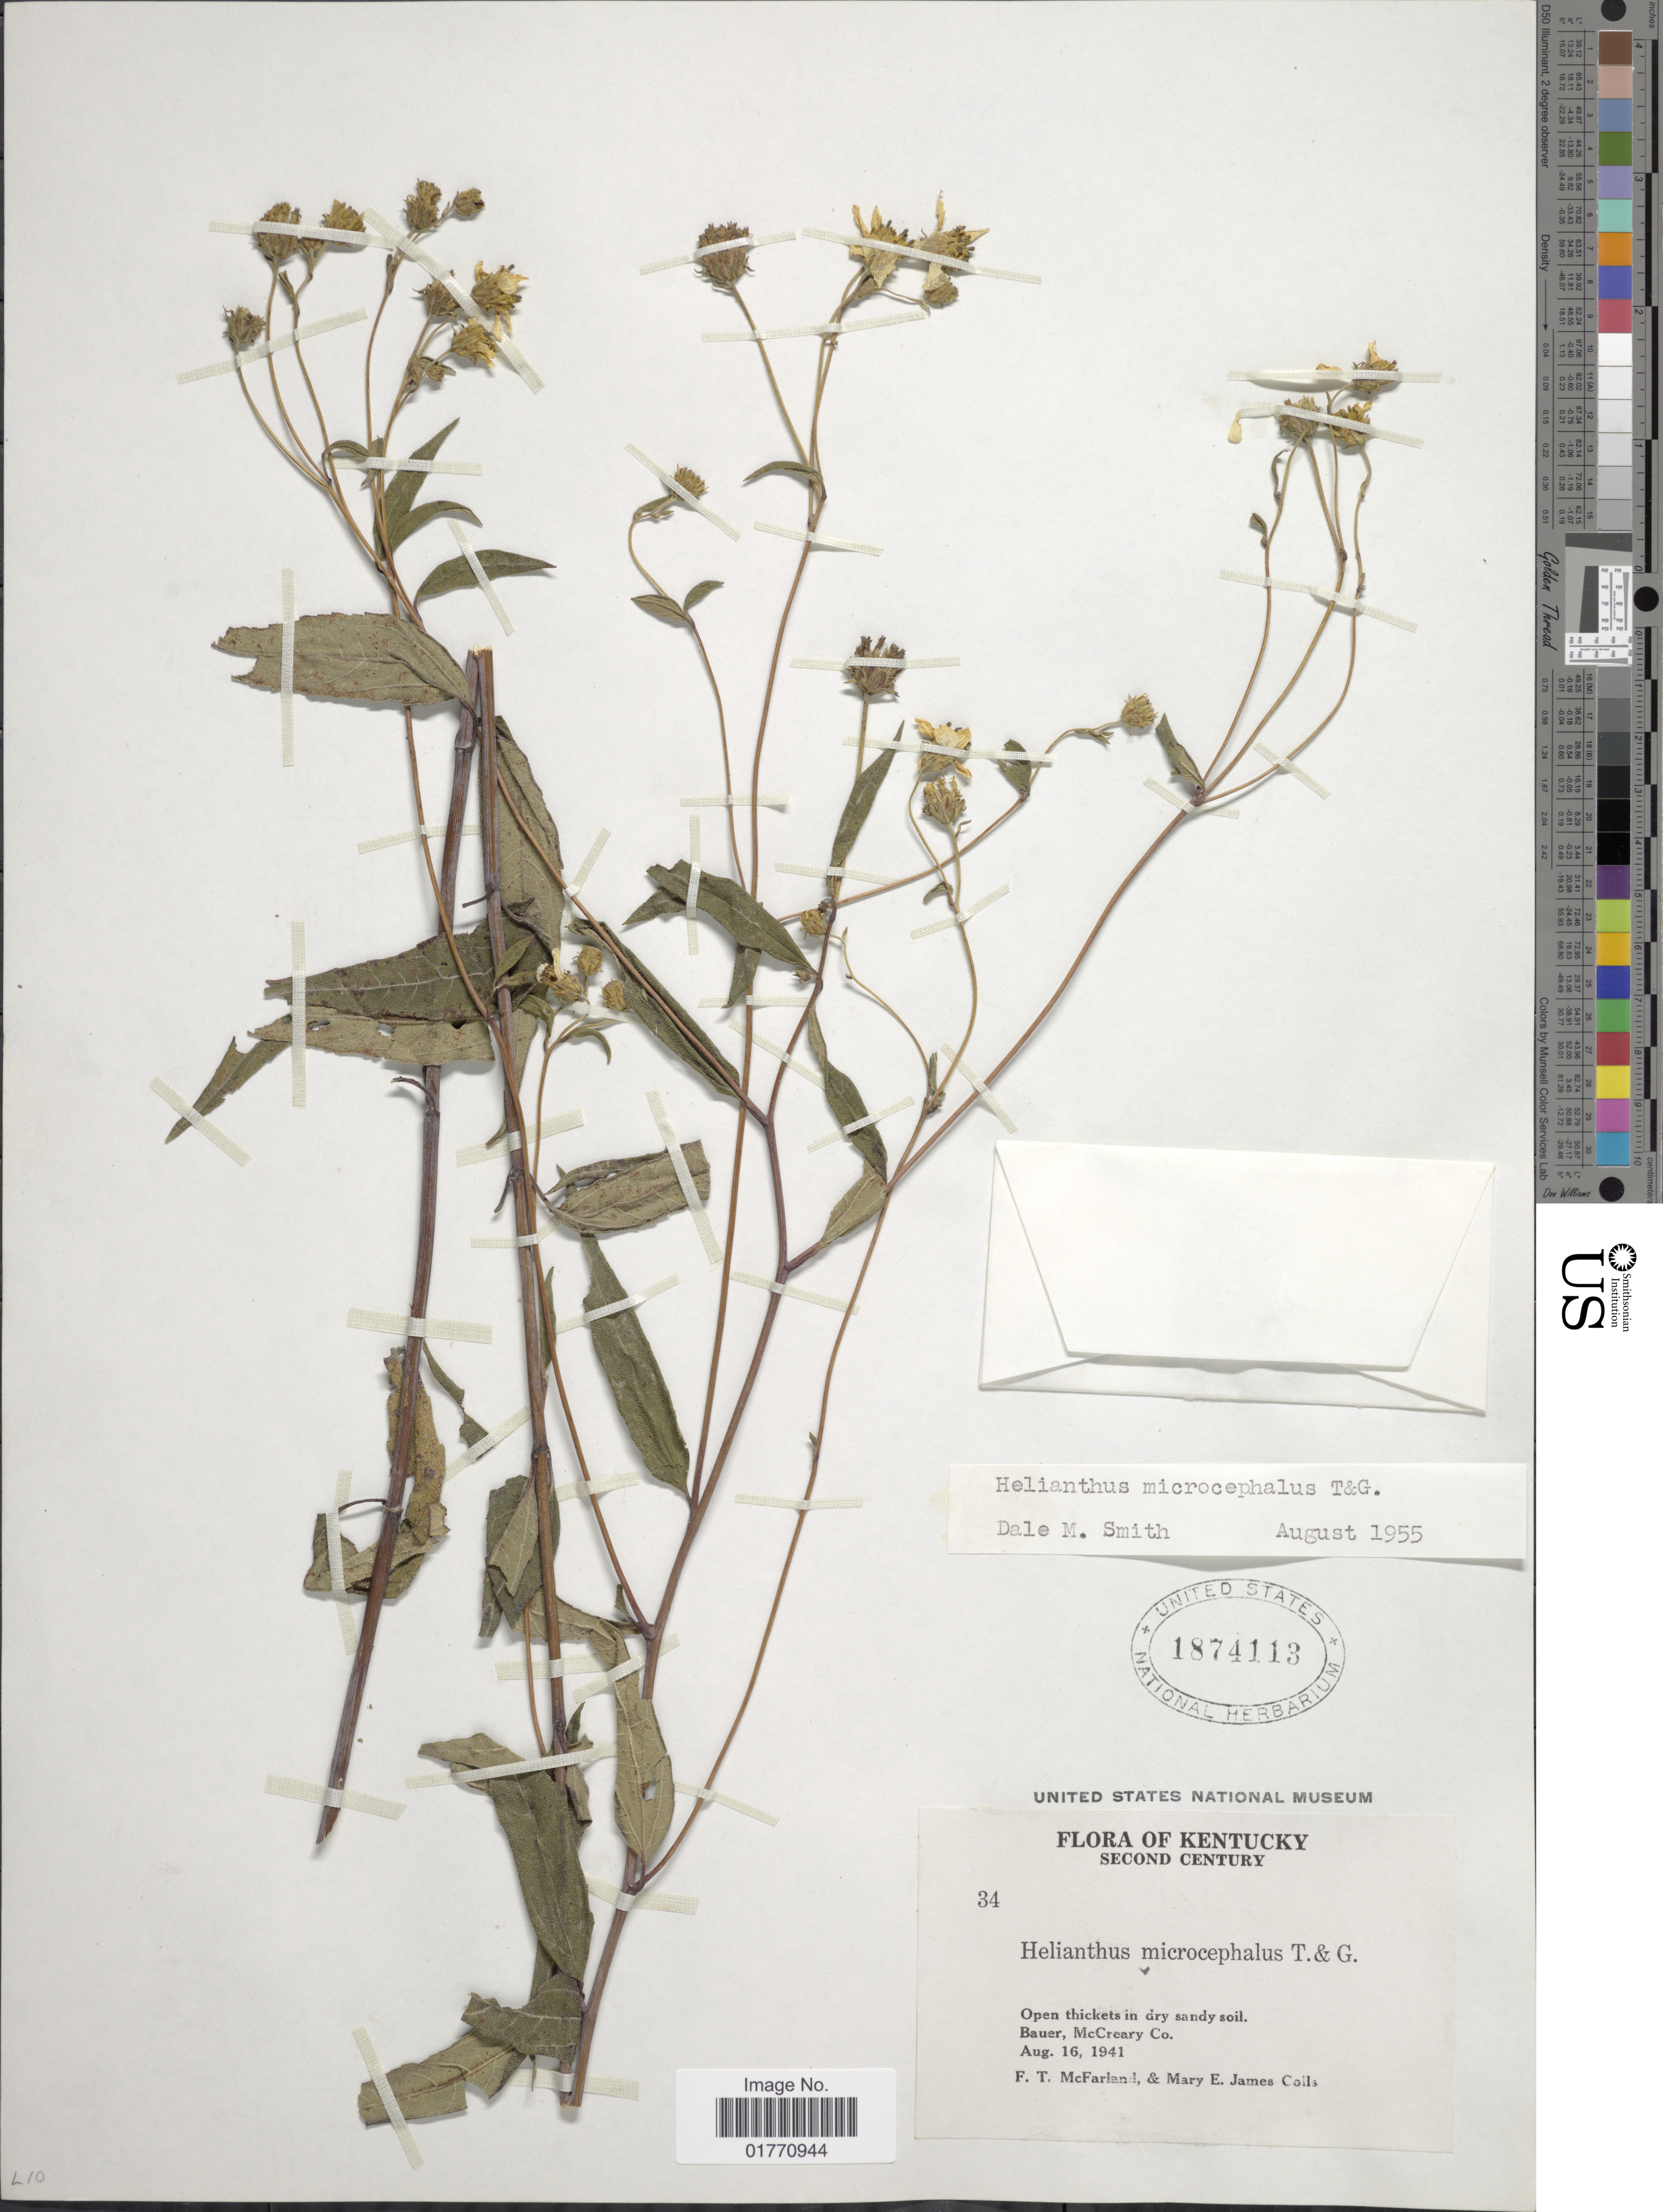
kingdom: Plantae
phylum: Tracheophyta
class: Magnoliopsida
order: Asterales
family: Asteraceae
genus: Helianthus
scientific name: Helianthus microcephalus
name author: Torr. & A. Gray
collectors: F. McFarland & M. E.Colls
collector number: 34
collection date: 1941-08-16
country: United States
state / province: Kentucky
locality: Second Century, open thickets in dry soil, Bauer, McCreary Co.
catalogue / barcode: US 1874113